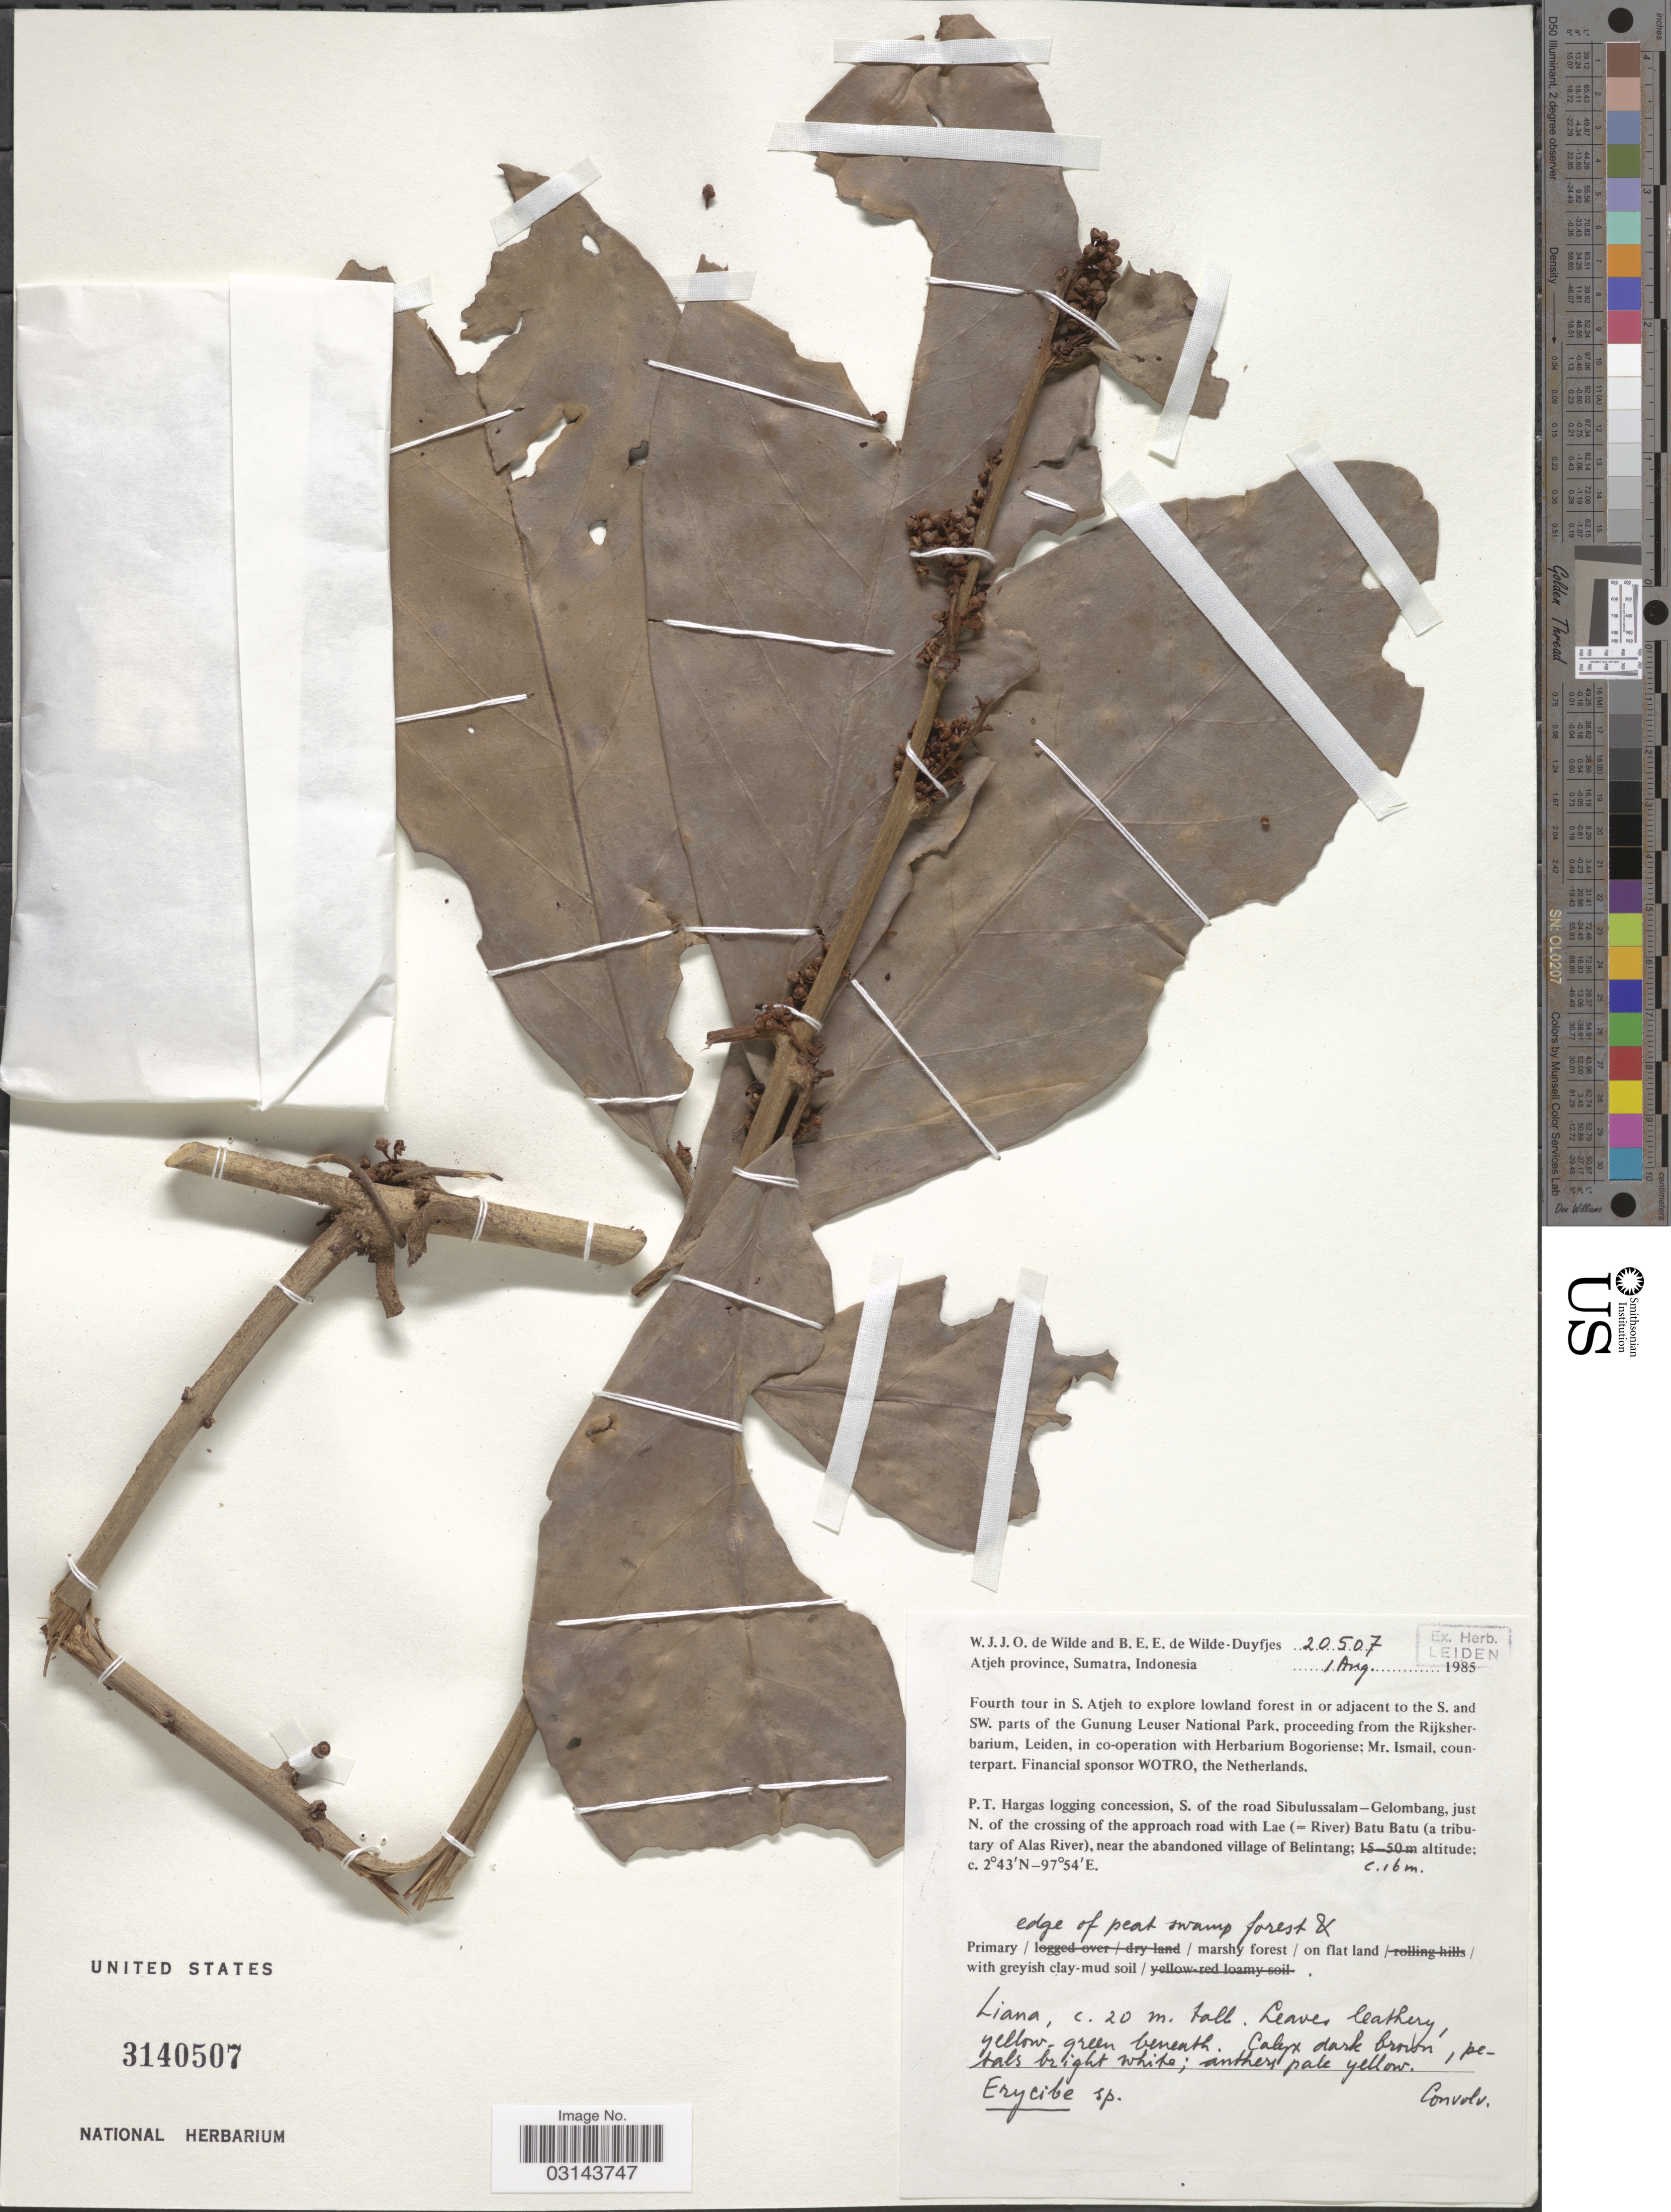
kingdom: Plantae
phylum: Tracheophyta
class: Magnoliopsida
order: Solanales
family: Convolvulaceae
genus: Erycibe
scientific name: Erycibe sp.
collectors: W. J. de Wilde & B. E. de Wilde-Duyfjes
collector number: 20507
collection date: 1985-08-01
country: Indonesia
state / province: Sumatra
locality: Atjeh province. P. T. Hargas logging concession, S. of the road Sibulussalam-Gelombang, just N. of the crossing of the approach road with Lae (= River) Batu Batu (a tributary of Alas River), near the abandoned village of Belintang.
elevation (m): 16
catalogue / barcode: US 3140507